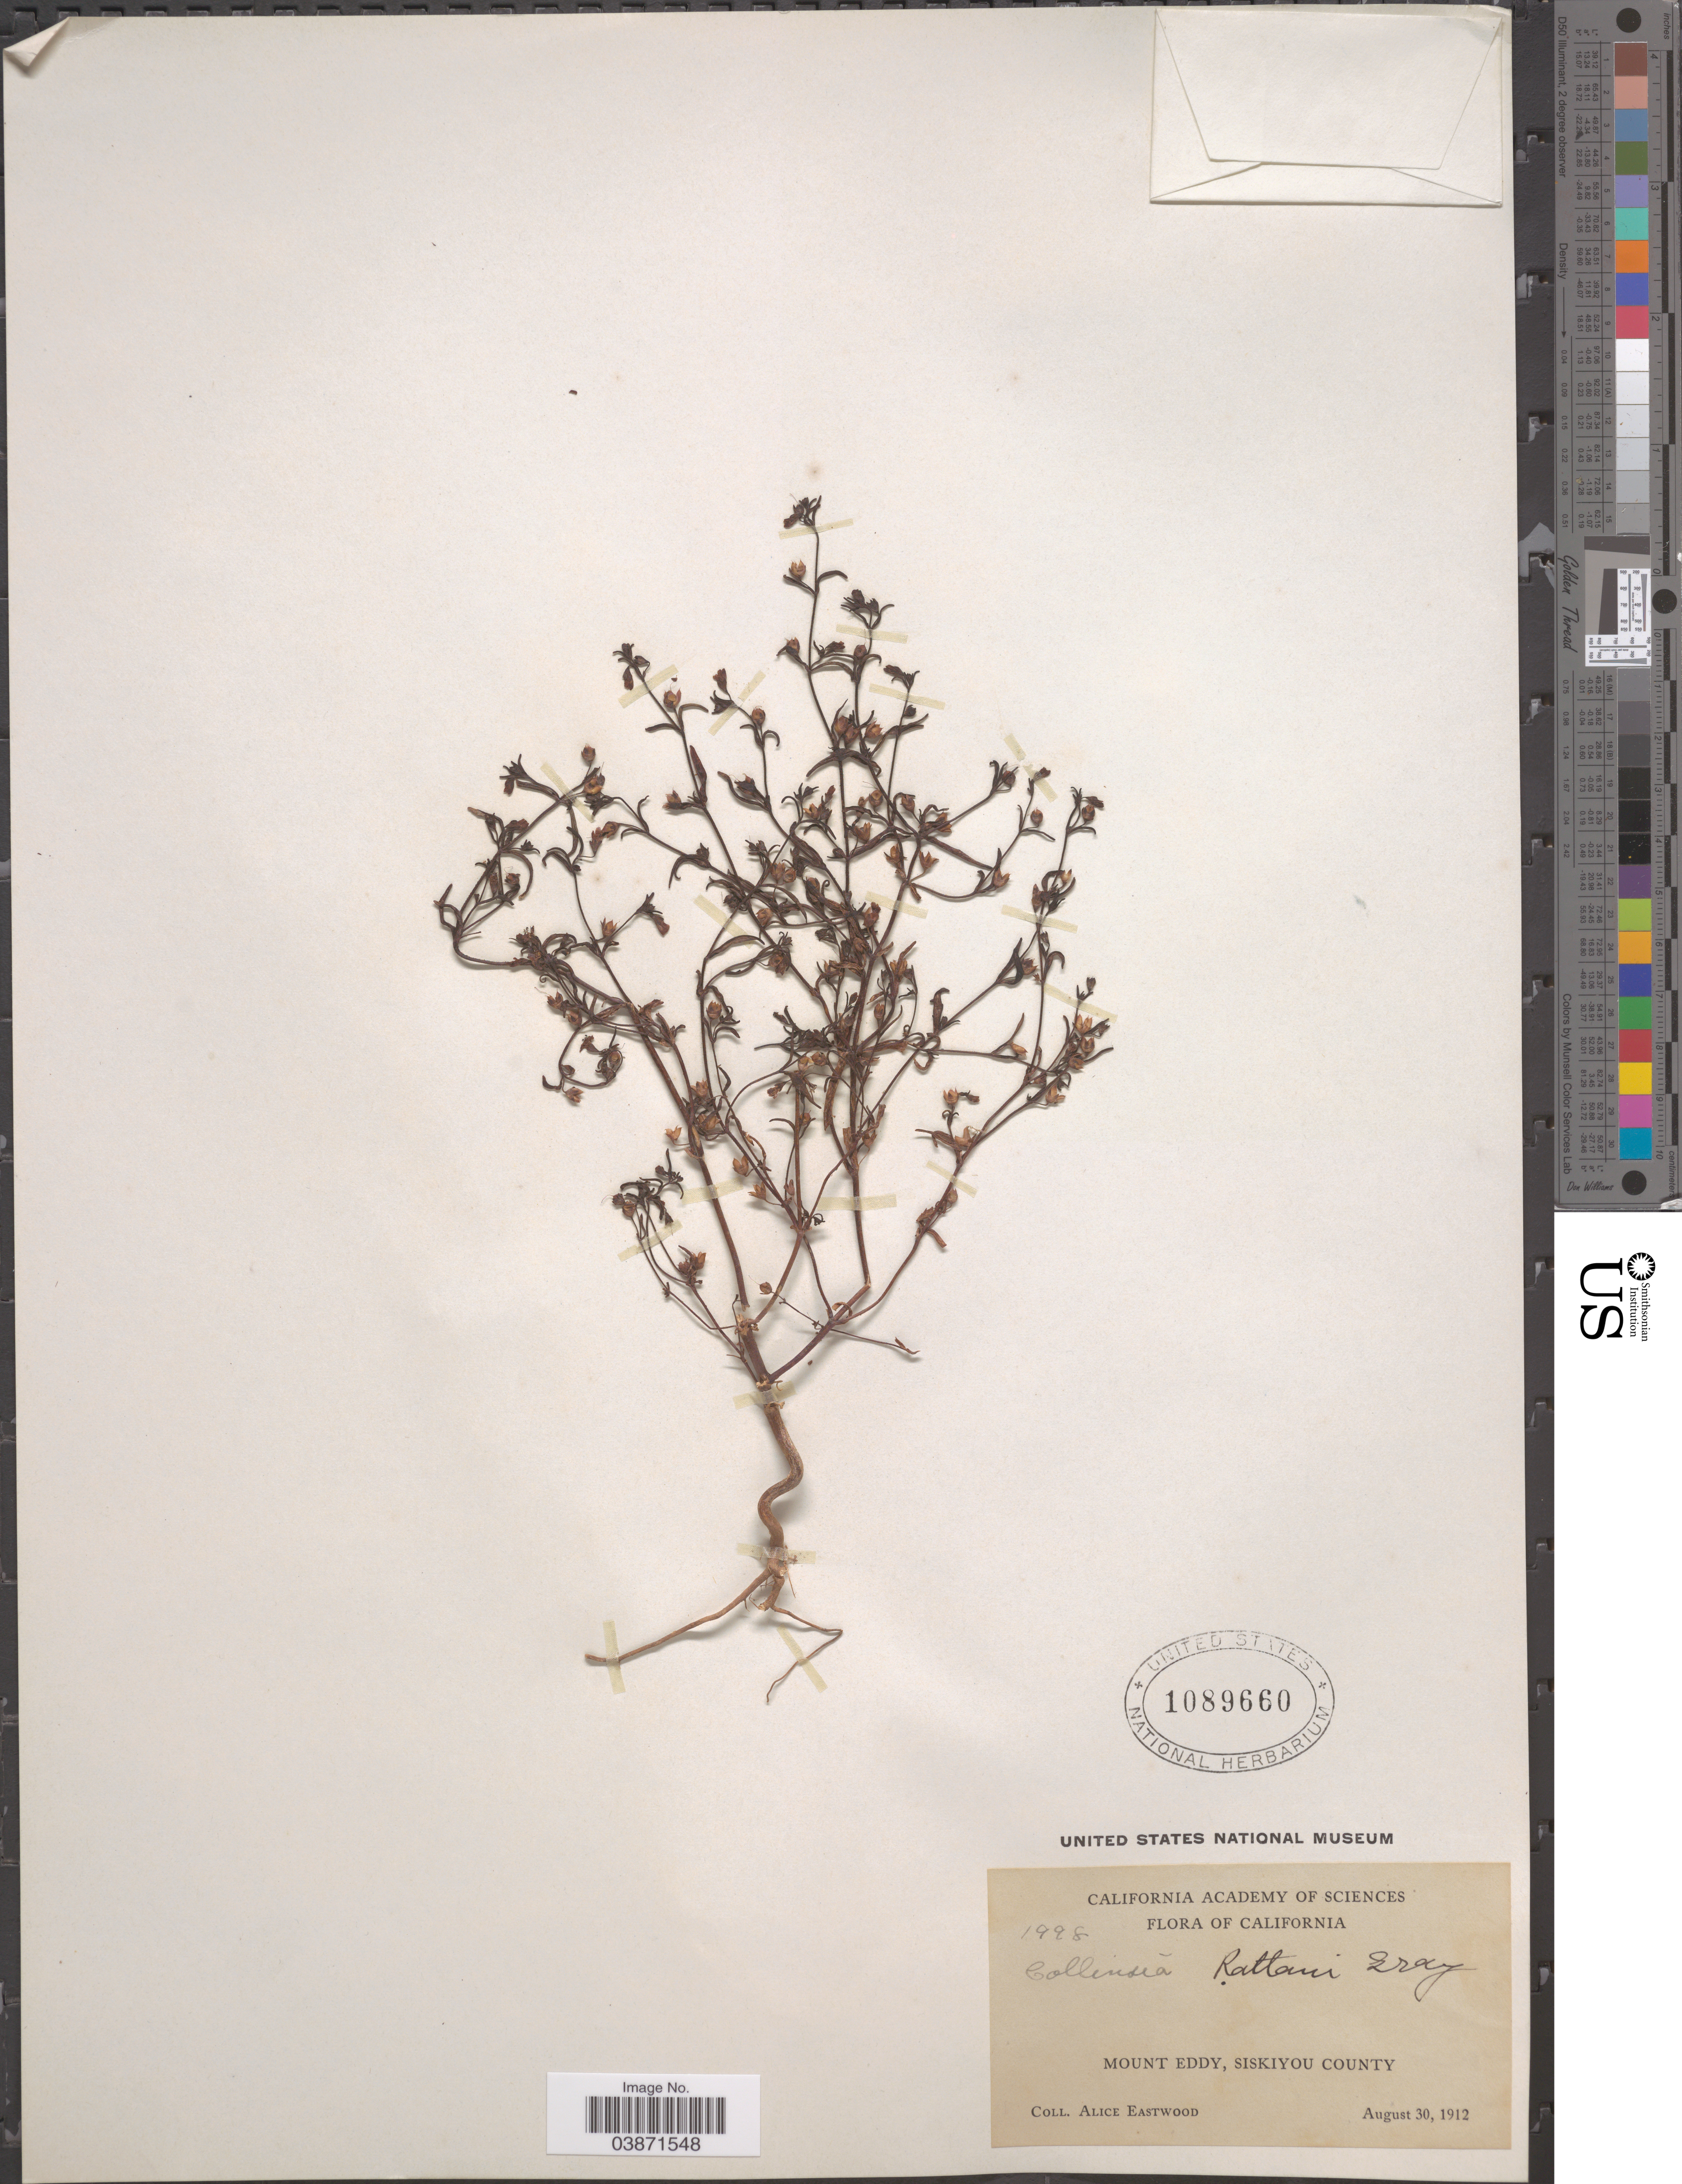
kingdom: Plantae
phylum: Tracheophyta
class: Magnoliopsida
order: Lamiales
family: Plantaginaceae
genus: Collinsia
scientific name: Collinsia rattanii var. typica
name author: Newsom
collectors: A. Eastwood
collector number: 1998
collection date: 1912-08-30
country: United States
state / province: California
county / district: Siskiyou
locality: Mount Eddy, Siskiyou County.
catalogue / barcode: US 1089660